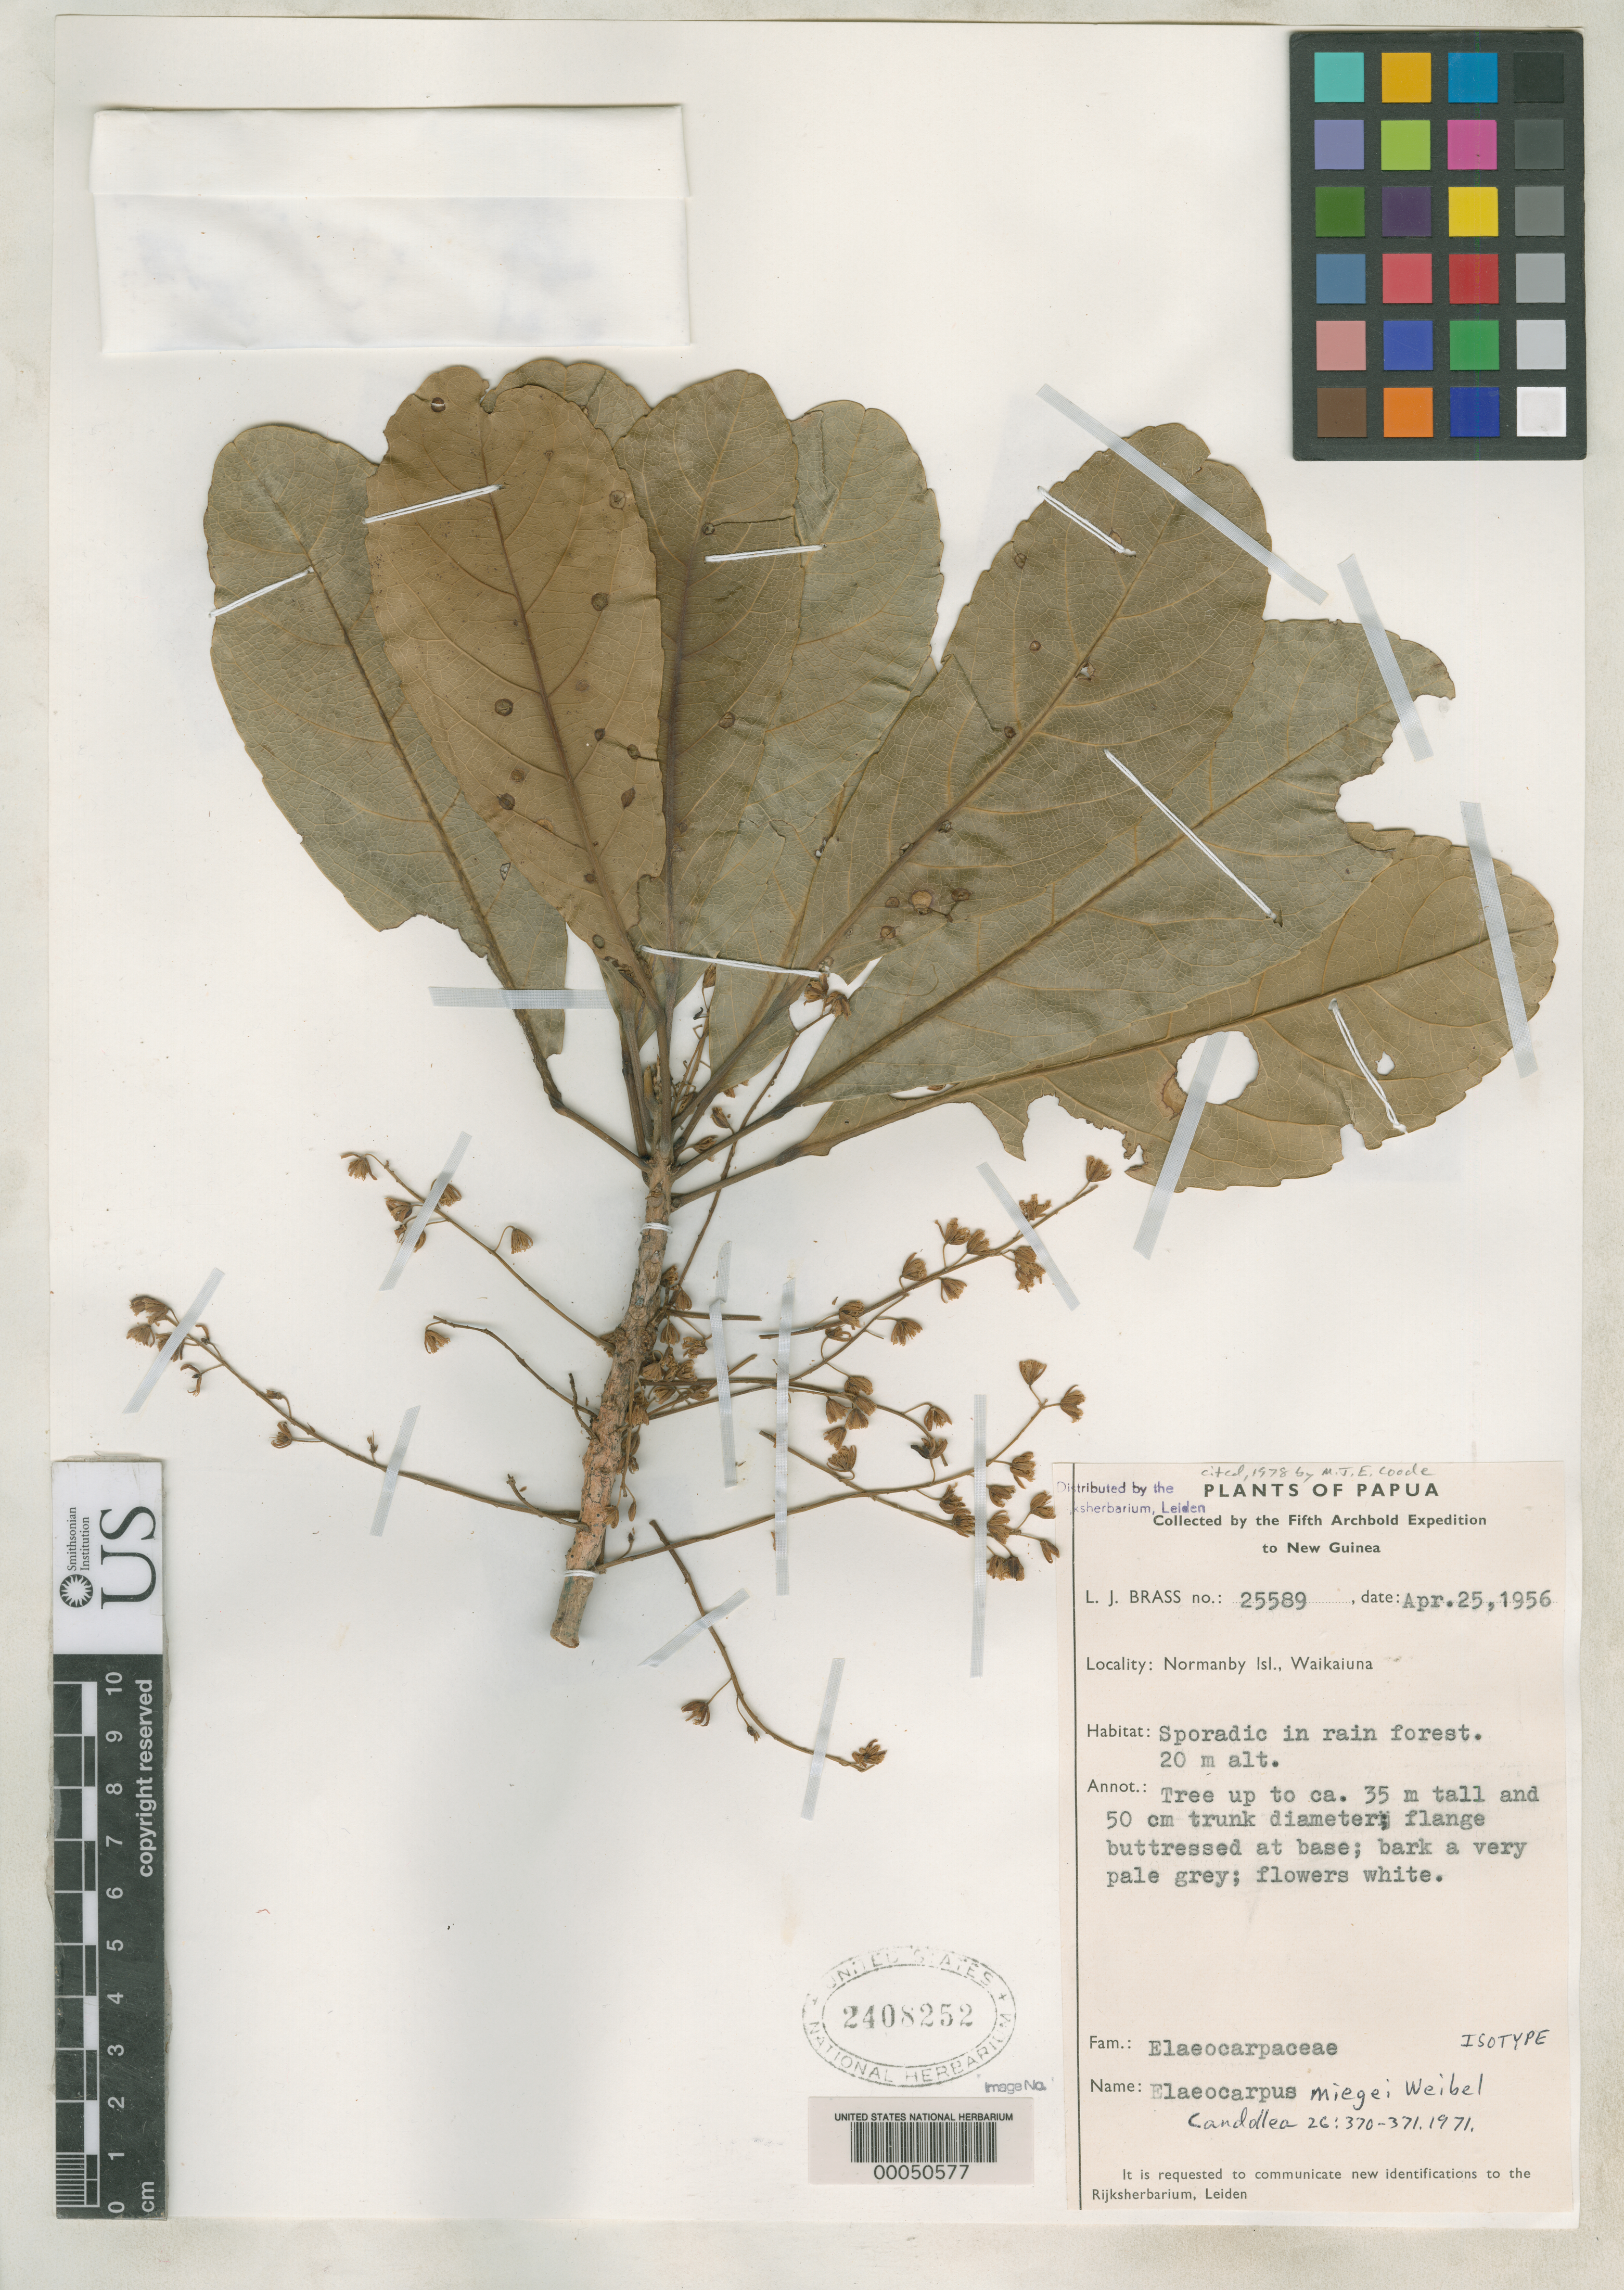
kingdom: Plantae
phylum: Tracheophyta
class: Magnoliopsida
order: Oxalidales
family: Elaeocarpaceae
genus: Elaeocarpus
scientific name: Elaeocarpus miegei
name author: Weibel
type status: Isotype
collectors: L. J. Brass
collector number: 25589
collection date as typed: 25 Apr 1956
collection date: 1956-04-25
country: Papua New Guinea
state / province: Milne Bay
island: Normanby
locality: Waikaiuna.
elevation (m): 20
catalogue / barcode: US 2408252